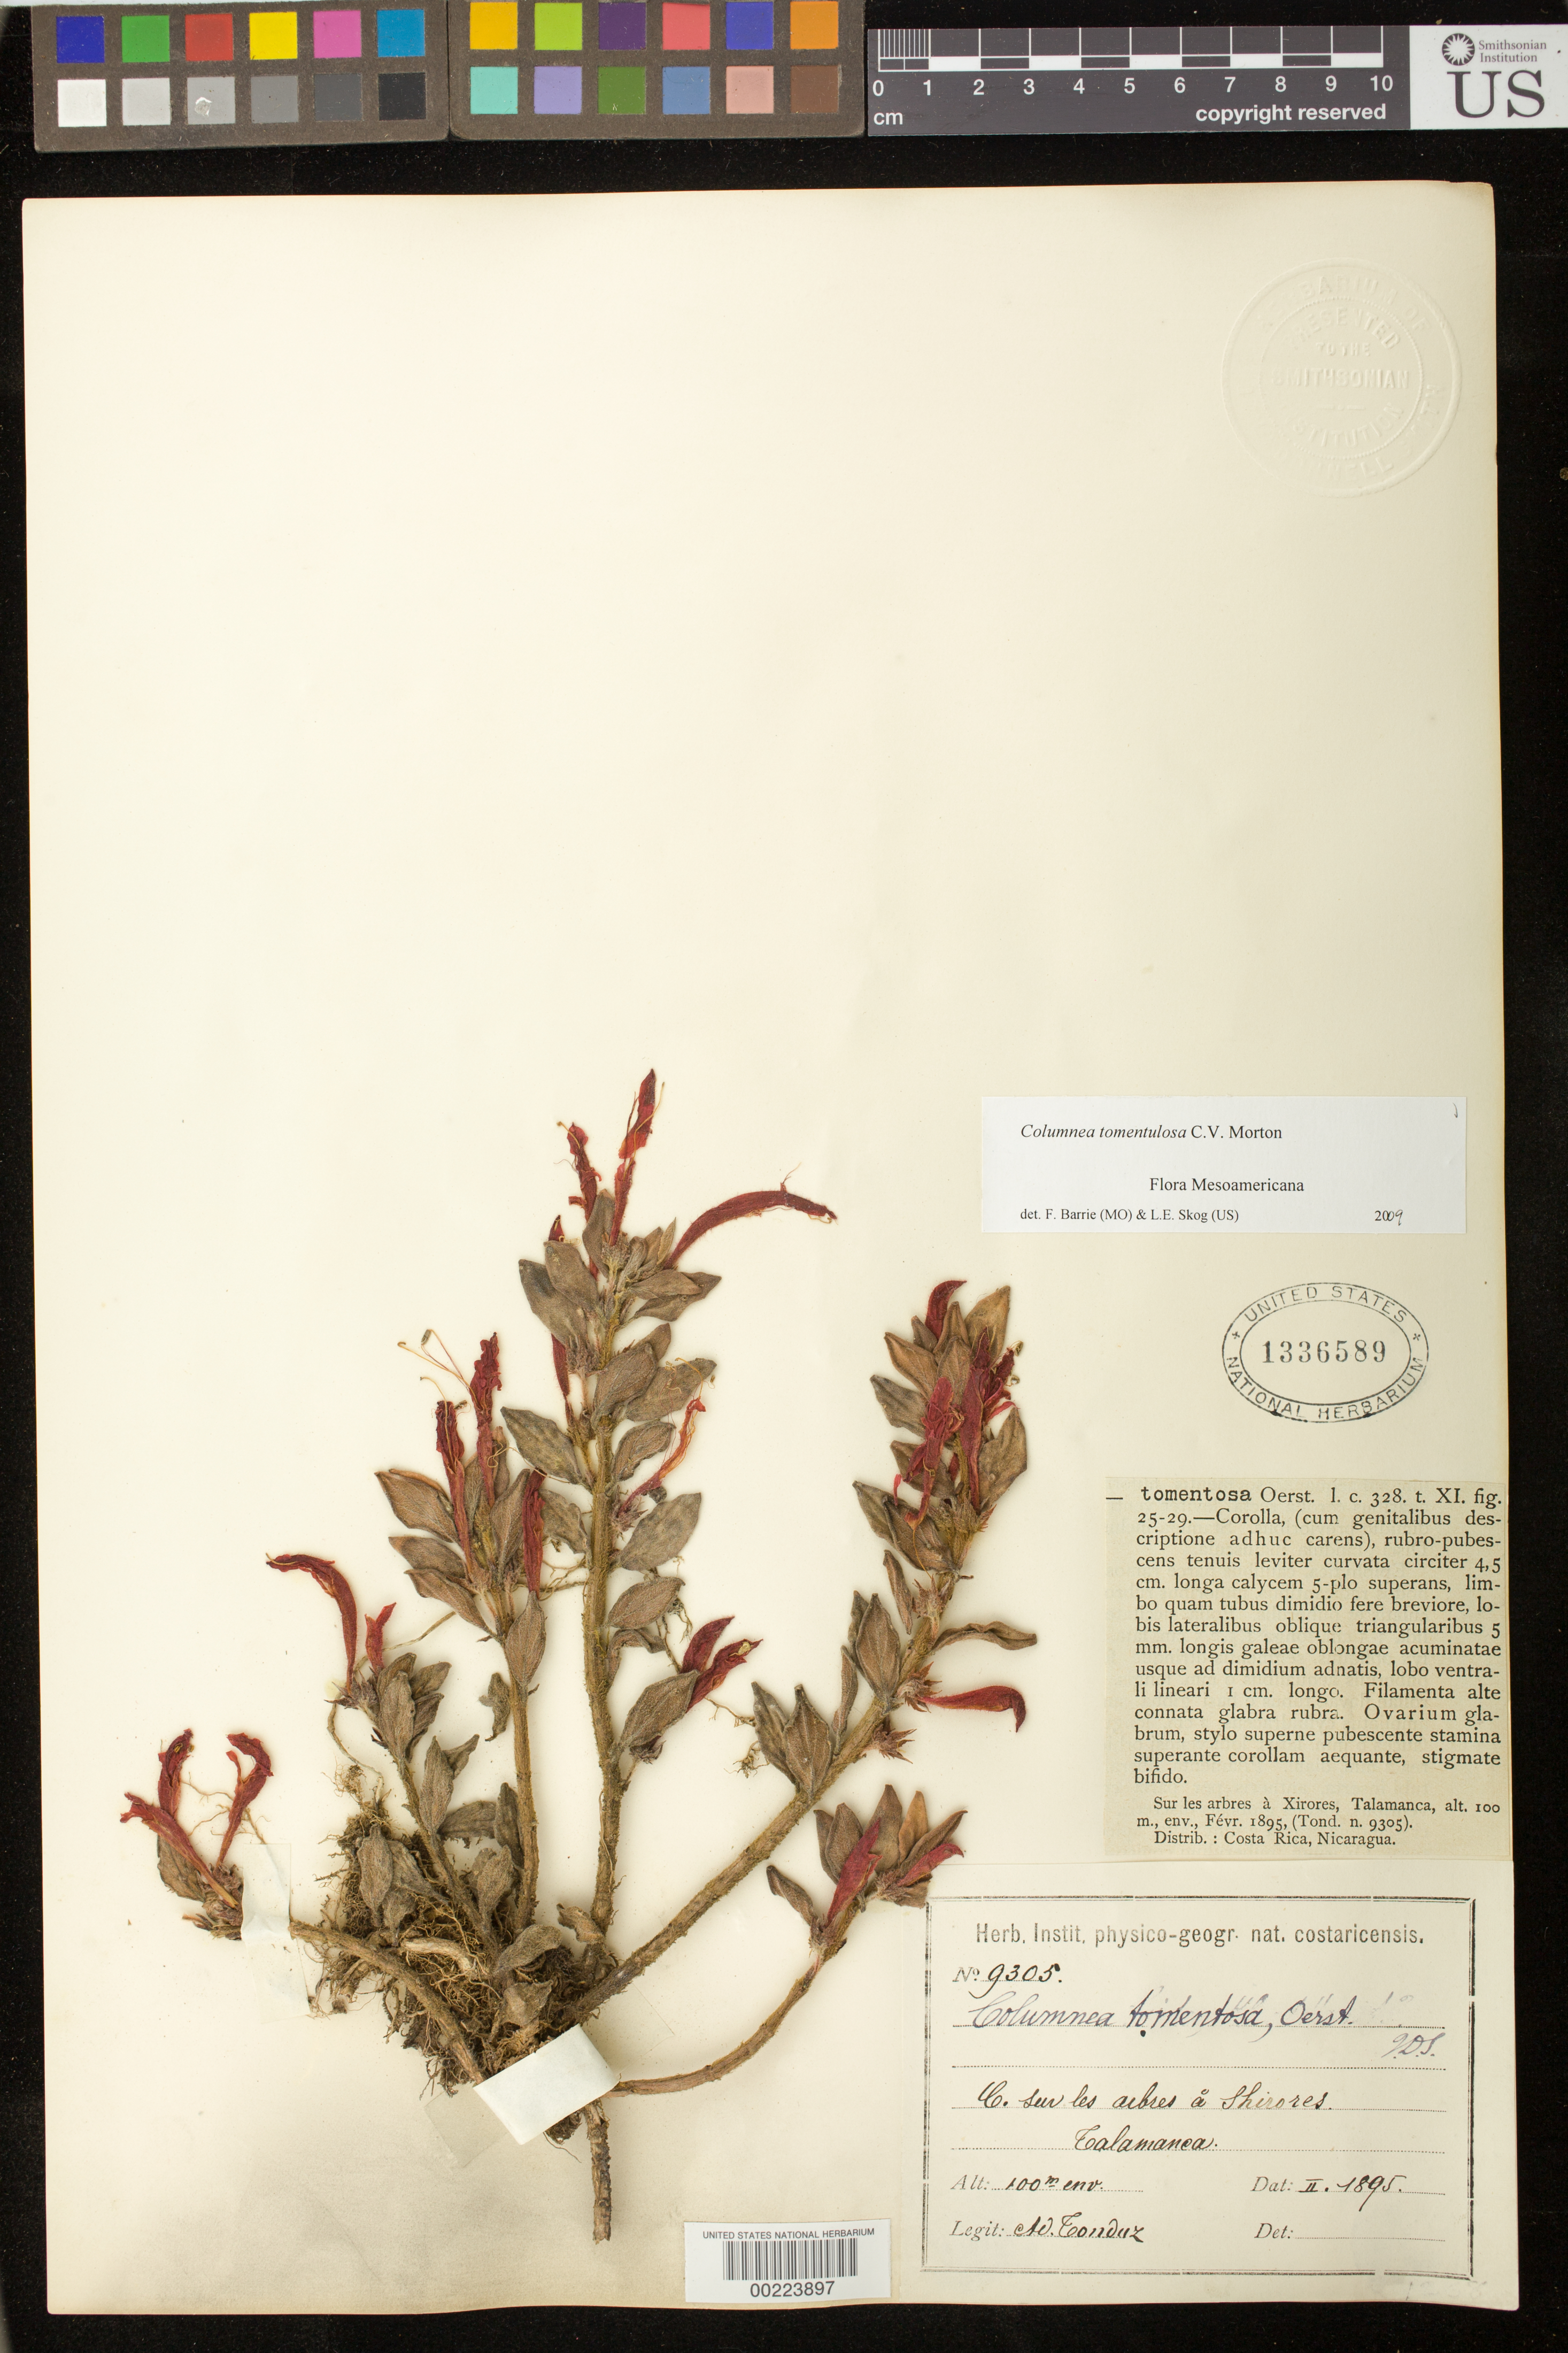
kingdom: Plantae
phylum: Tracheophyta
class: Magnoliopsida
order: Lamiales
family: Gesneriaceae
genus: Columnea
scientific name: Columnea tomentulosa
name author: C.V. Morton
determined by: Barrie, F. R.; Skog, Laurence E.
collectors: A. Tonduz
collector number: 9305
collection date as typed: Feb 1895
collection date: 1895-02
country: Costa Rica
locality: Shirores, Talamanca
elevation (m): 100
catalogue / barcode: US 1336589